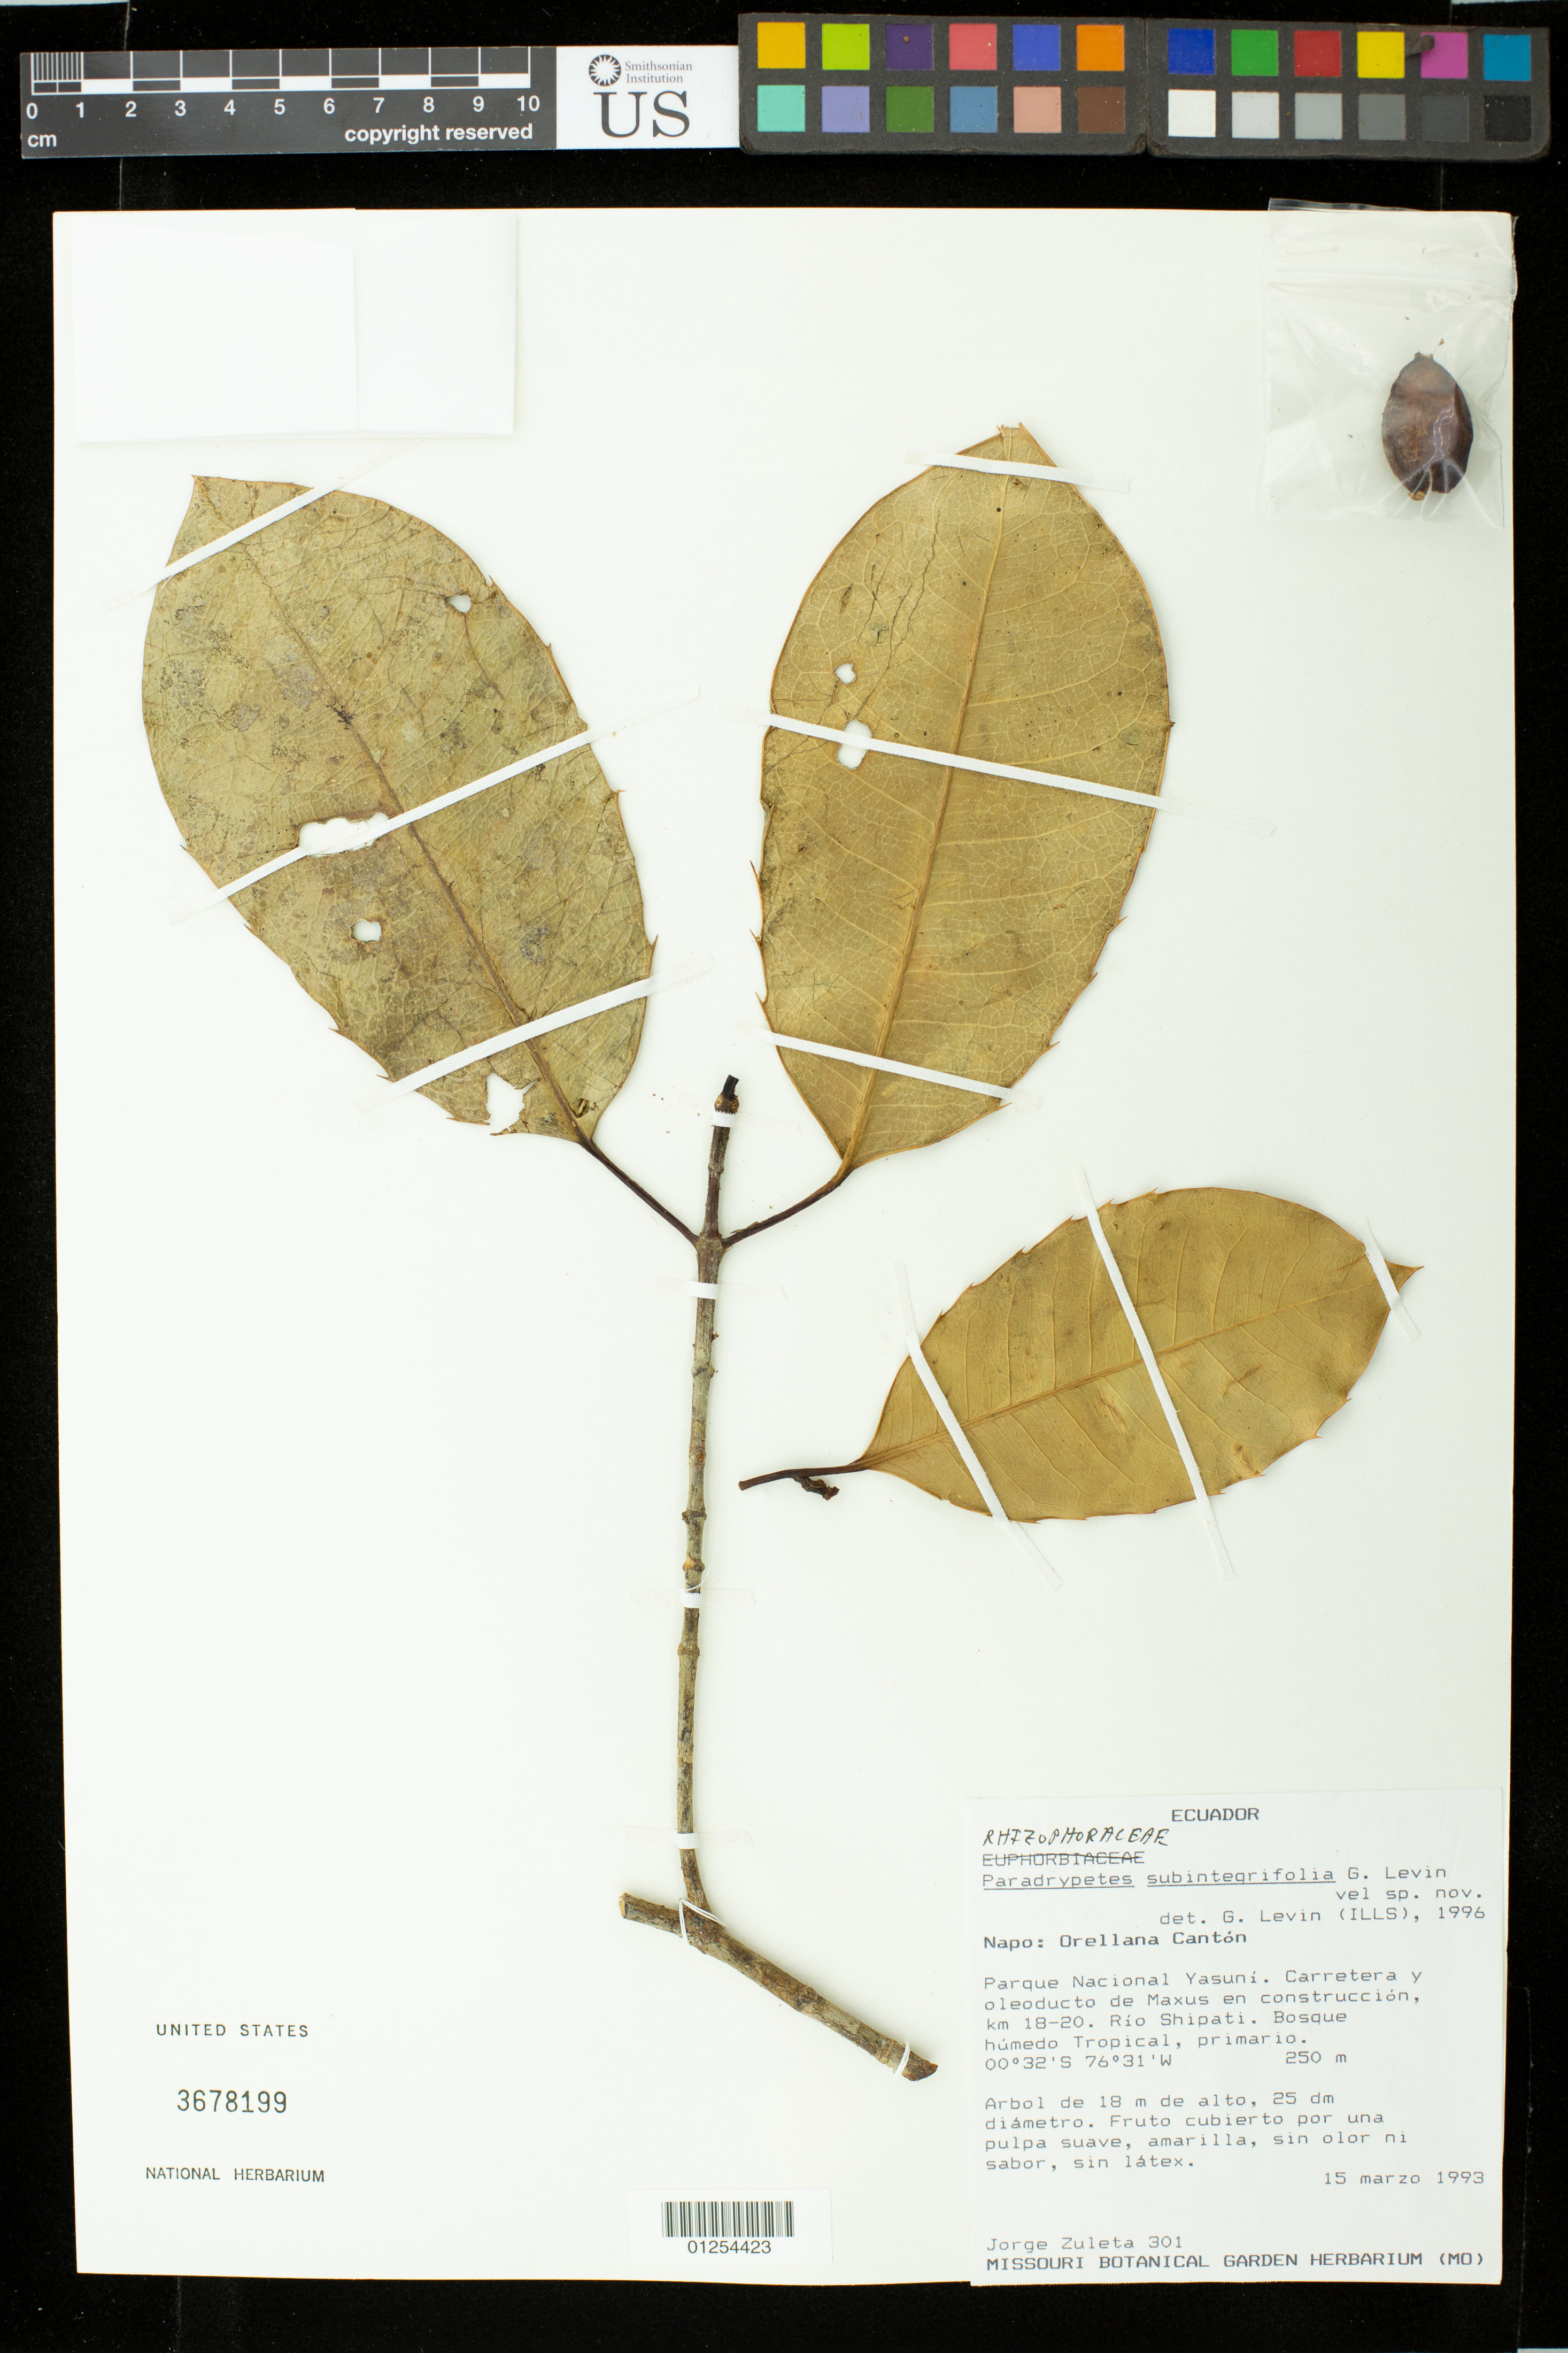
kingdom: Plantae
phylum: Tracheophyta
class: Magnoliopsida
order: Malpighiales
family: Rhizophoraceae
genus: Paradrypetes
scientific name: Paradrypetes subintegrifolia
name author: G.A. Levin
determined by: Levin, Geoffrey A., Curator (SD), San Diego Natural History Museum (UNITED STATES)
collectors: J. Zuleta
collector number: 301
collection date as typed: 15 Mar 1993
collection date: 1993-03-15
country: Ecuador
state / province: Napo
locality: Orellana Cantón. Parque Nacional Yasuní. Carretera de Maxus en construcción, km 18-20. Rio Shipati.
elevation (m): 250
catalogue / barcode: US 3678199